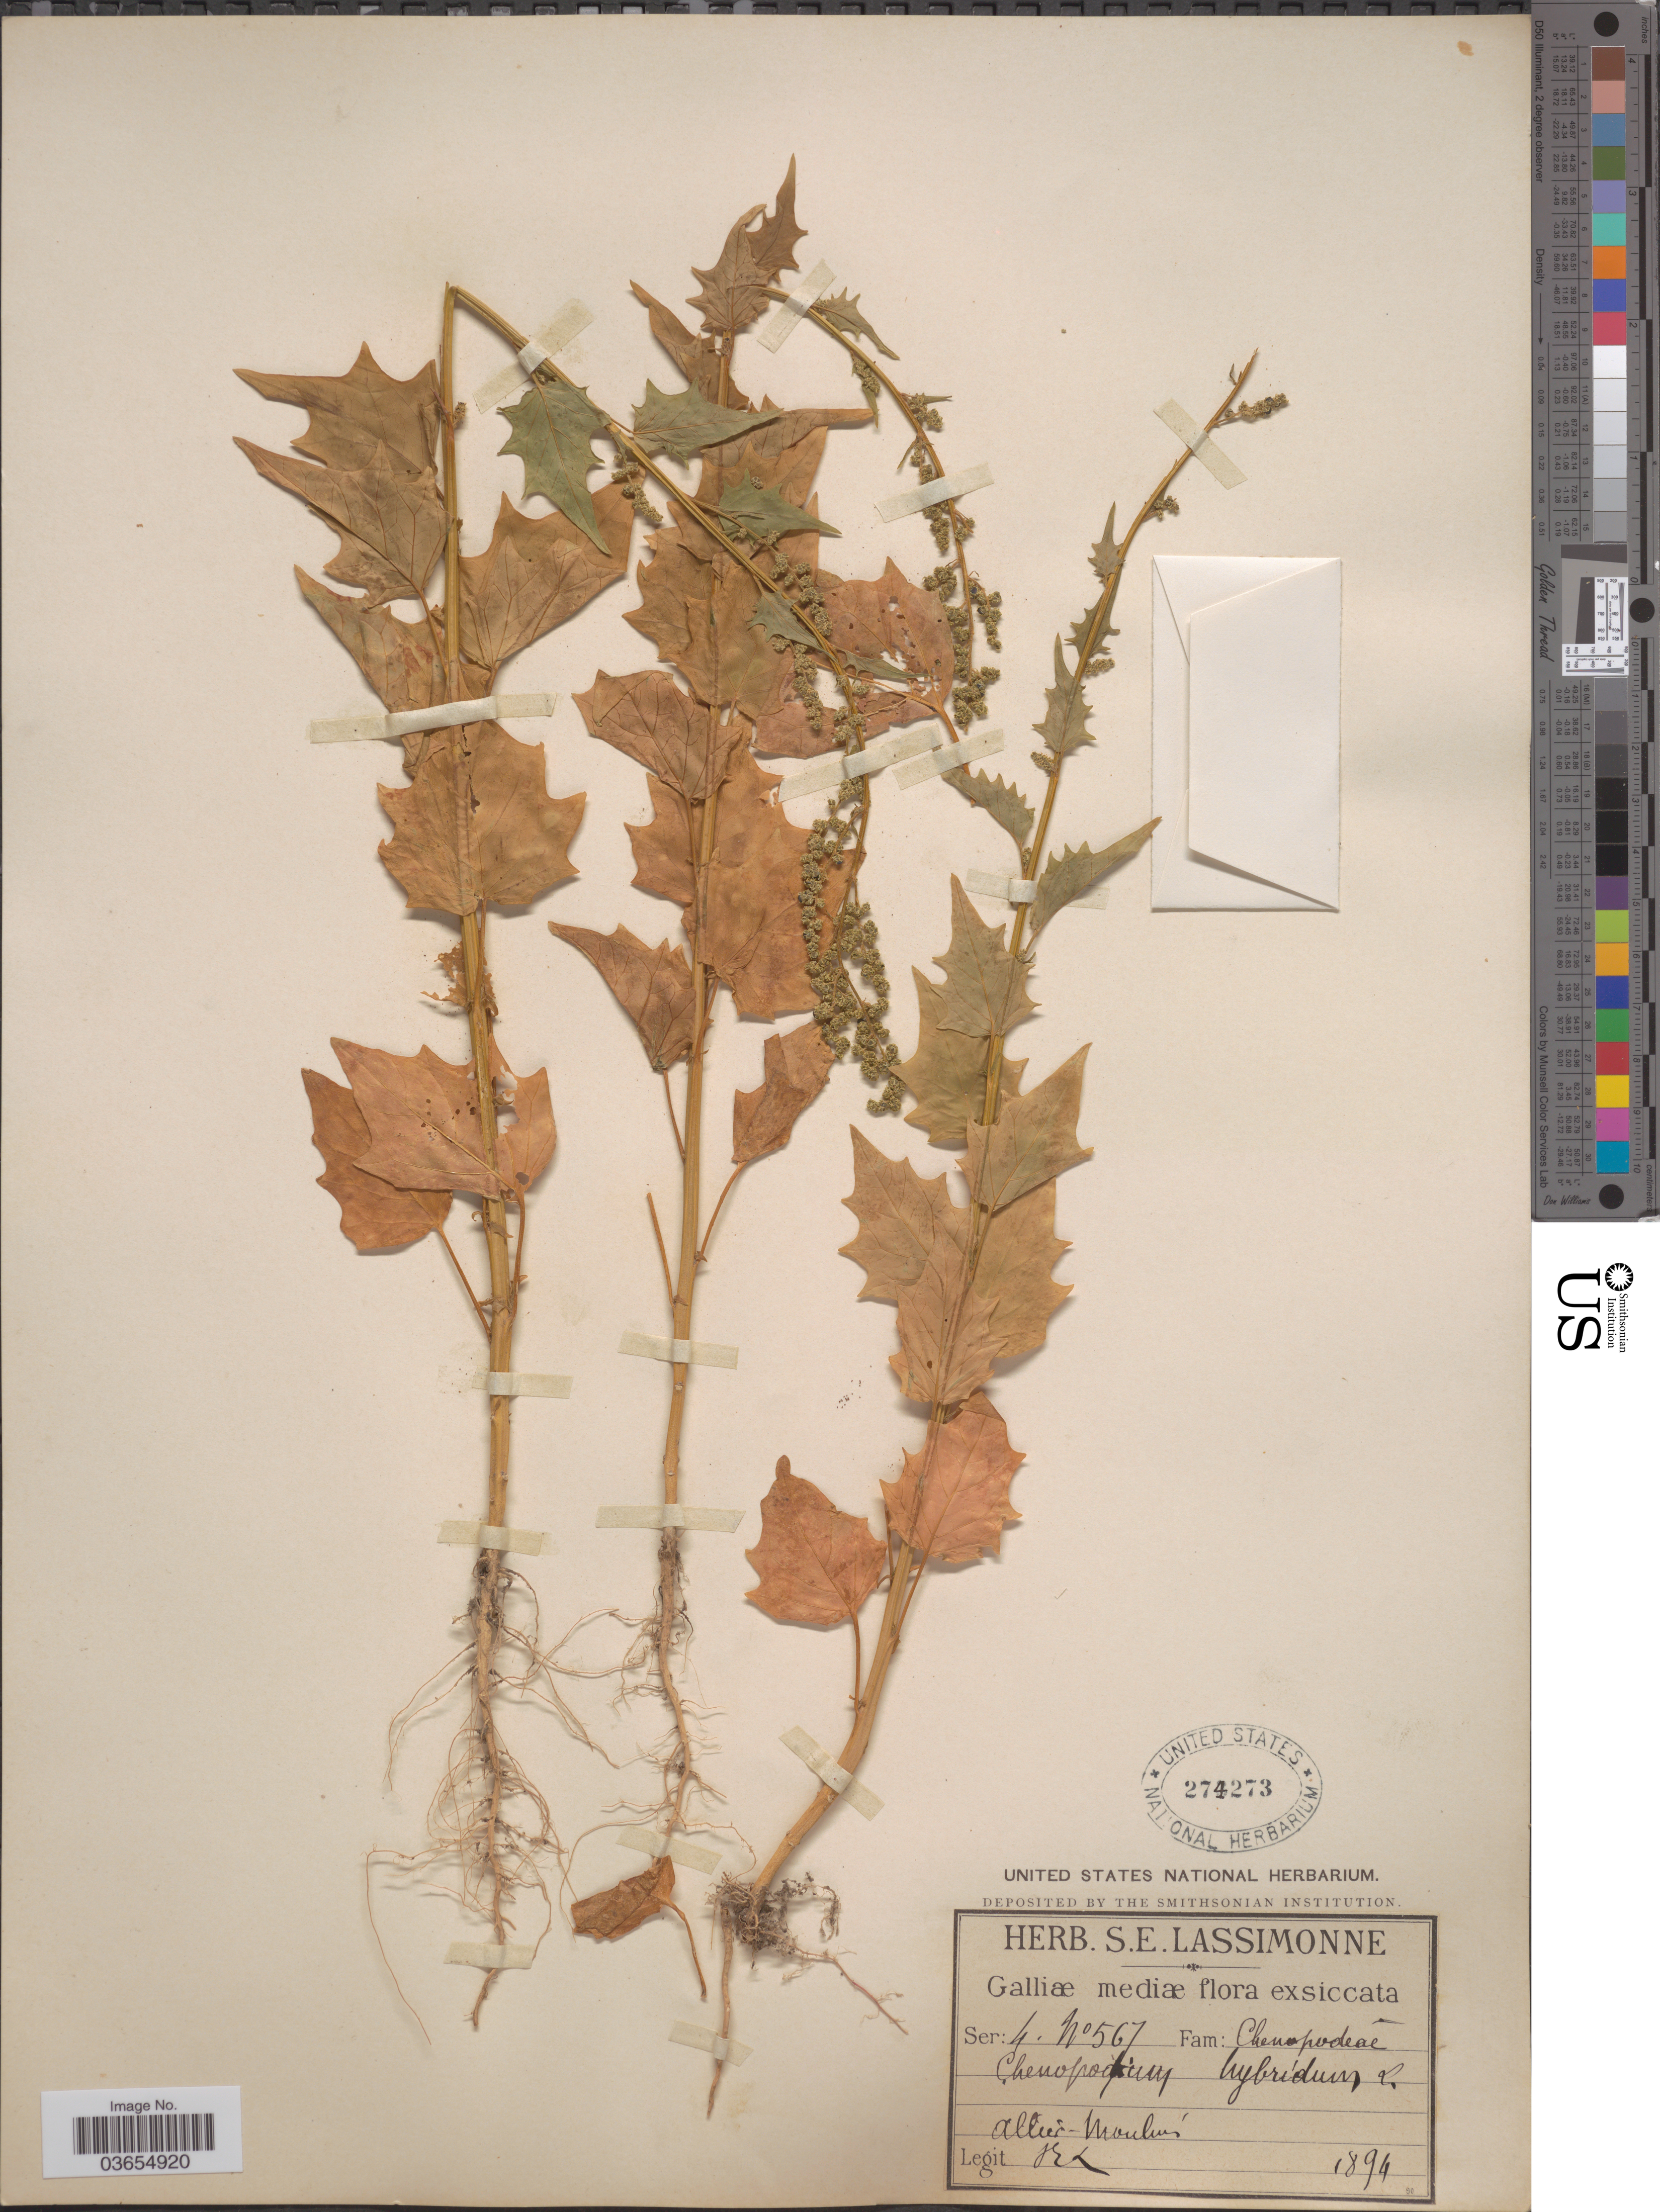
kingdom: Plantae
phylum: Tracheophyta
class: Magnoliopsida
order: Caryophyllales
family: Amaranthaceae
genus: Chenopodium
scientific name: Chenopodium hybridum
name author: L.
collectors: S. Lassimonne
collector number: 567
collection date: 1894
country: France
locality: Galliæ mediæ. Allier-Moulins.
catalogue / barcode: US 274273